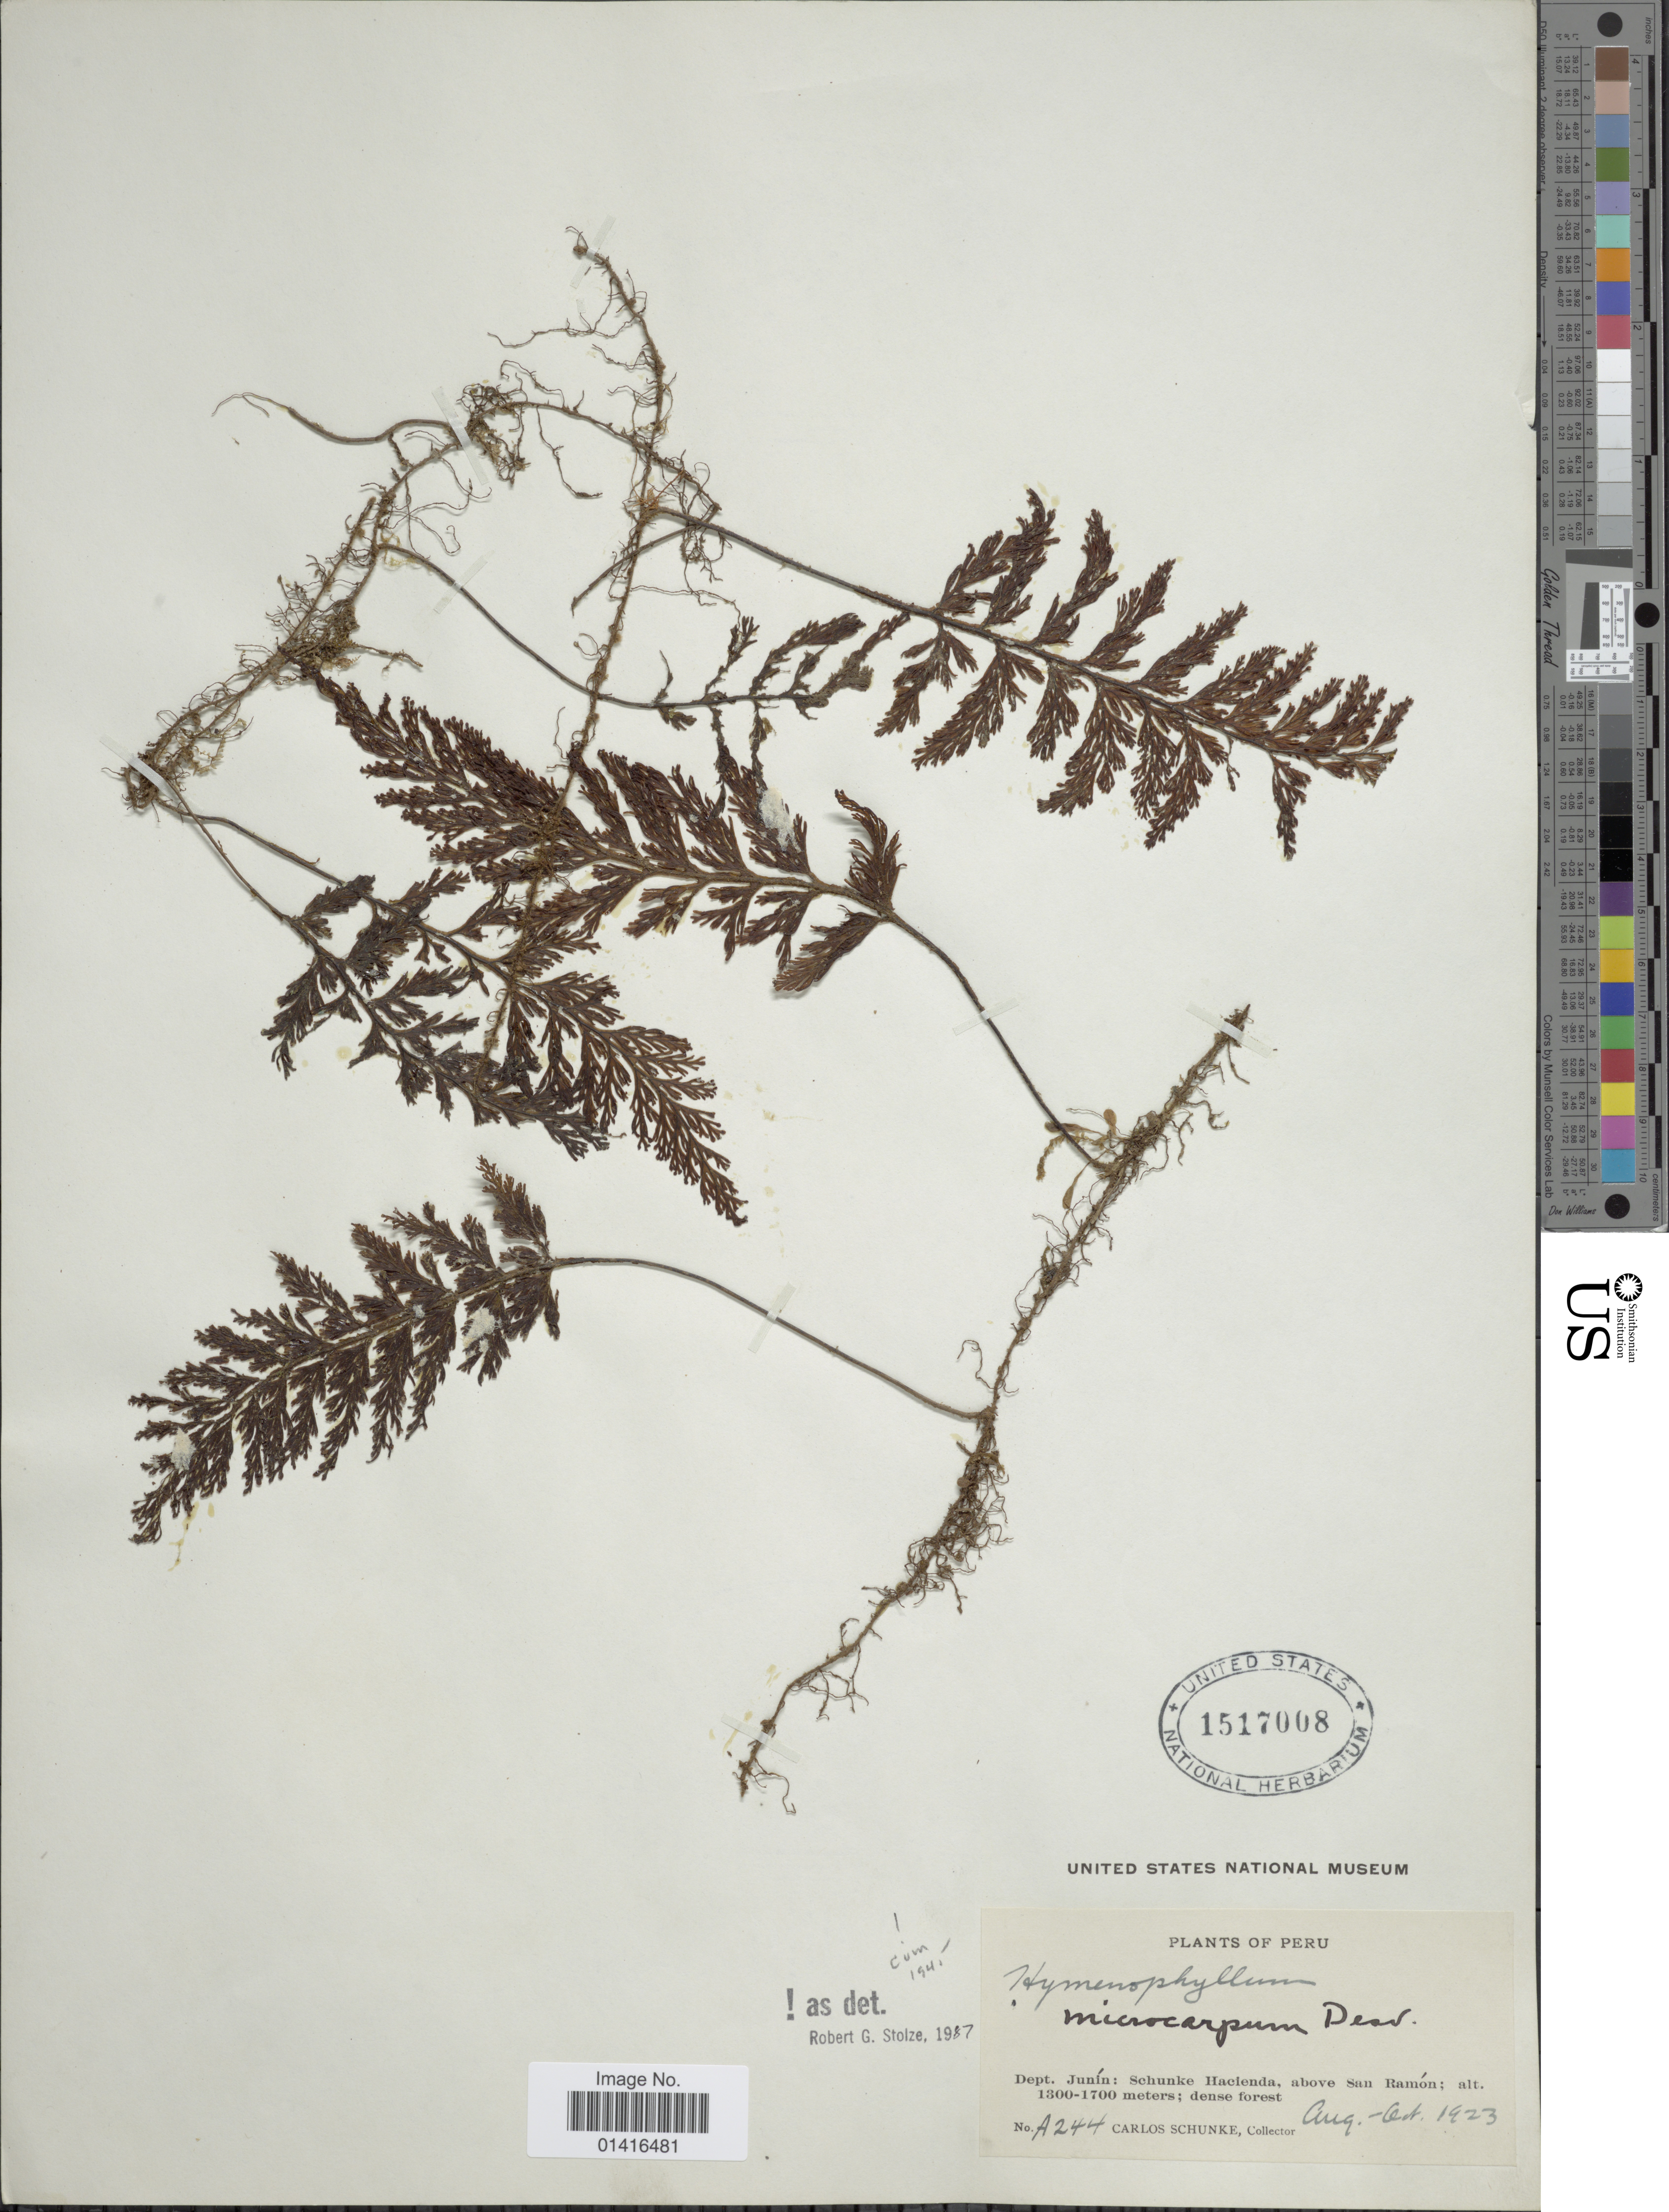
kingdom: Plantae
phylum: Tracheophyta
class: Polypodiopsida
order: Hymenophyllales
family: Hymenophyllaceae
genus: Hymenophyllum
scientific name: Hymenophyllum microcarpum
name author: (Desv.) Lellinger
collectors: C. Schunke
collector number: A244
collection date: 1923-08/1923-10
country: Peru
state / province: Junín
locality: Schunke Hacienda, above San Ramón.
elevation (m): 1300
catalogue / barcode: US 1517008